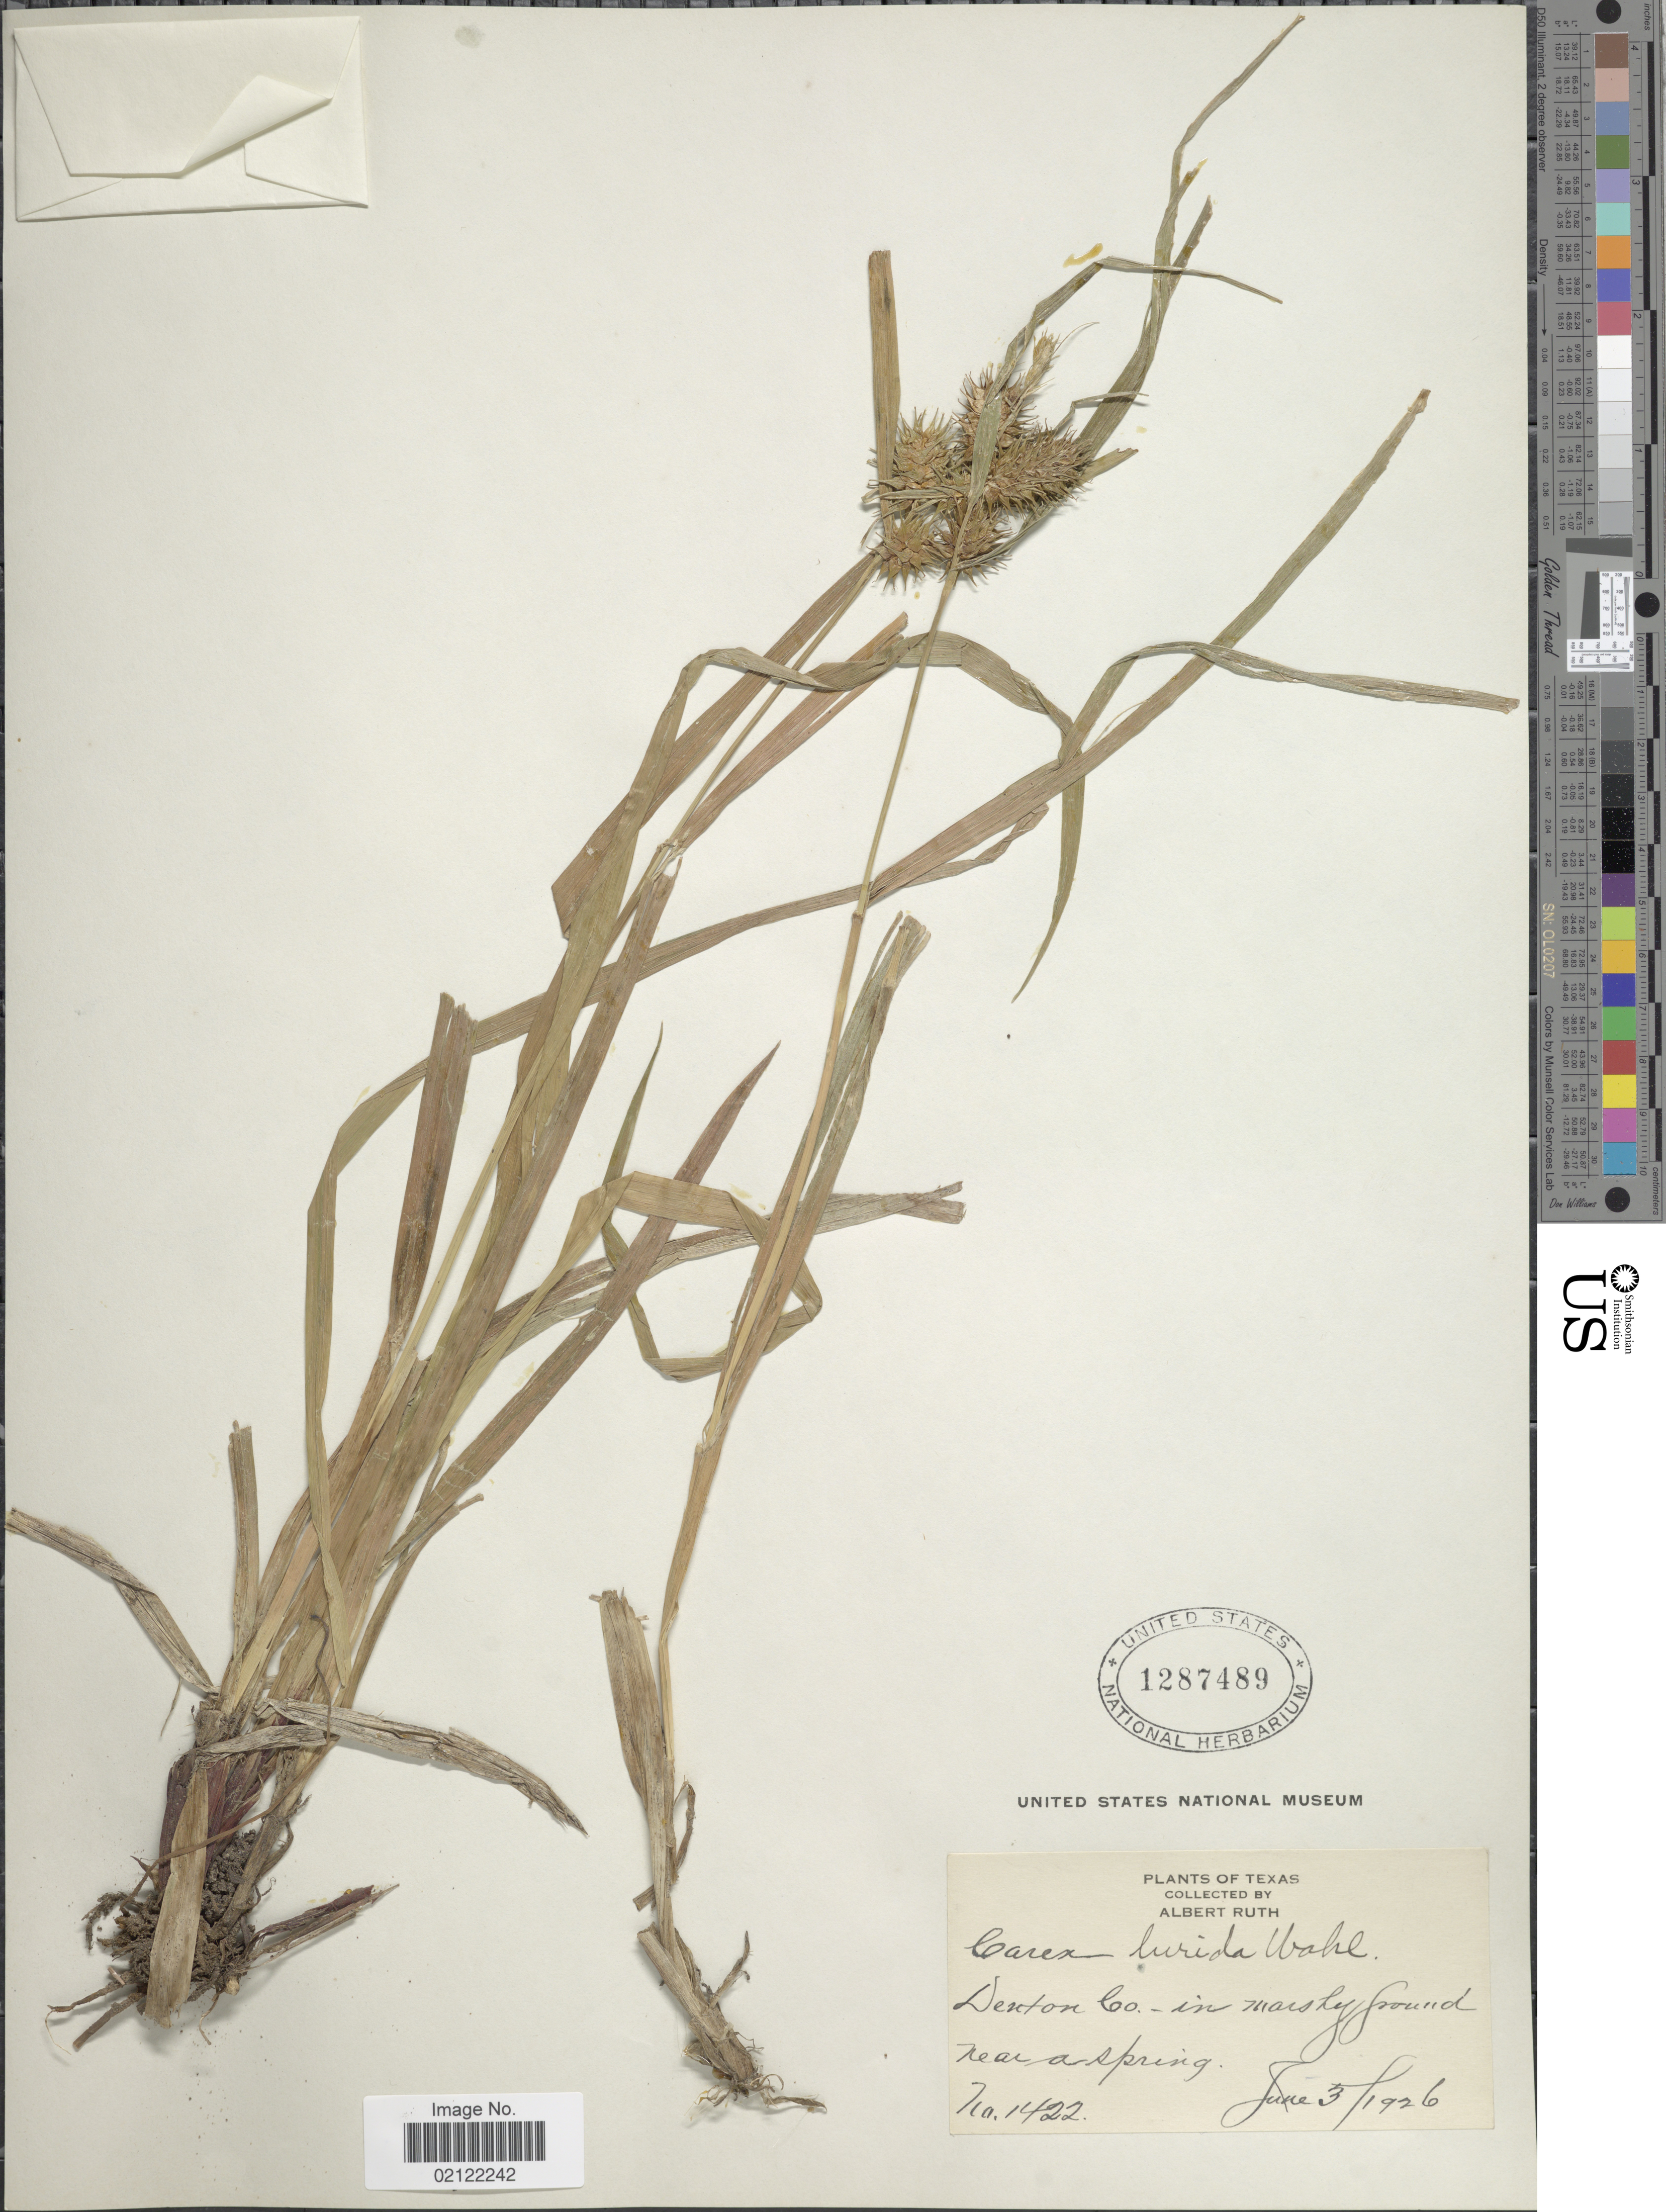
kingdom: Plantae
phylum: Tracheophyta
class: Liliopsida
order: Poales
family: Cyperaceae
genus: Carex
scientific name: Carex lurida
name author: Wahlenb.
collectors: A. Ruth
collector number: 1422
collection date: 1926-06-03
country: United States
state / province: Texas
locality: Dexton Co.- in marshy ground near a spring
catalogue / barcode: US 1287489